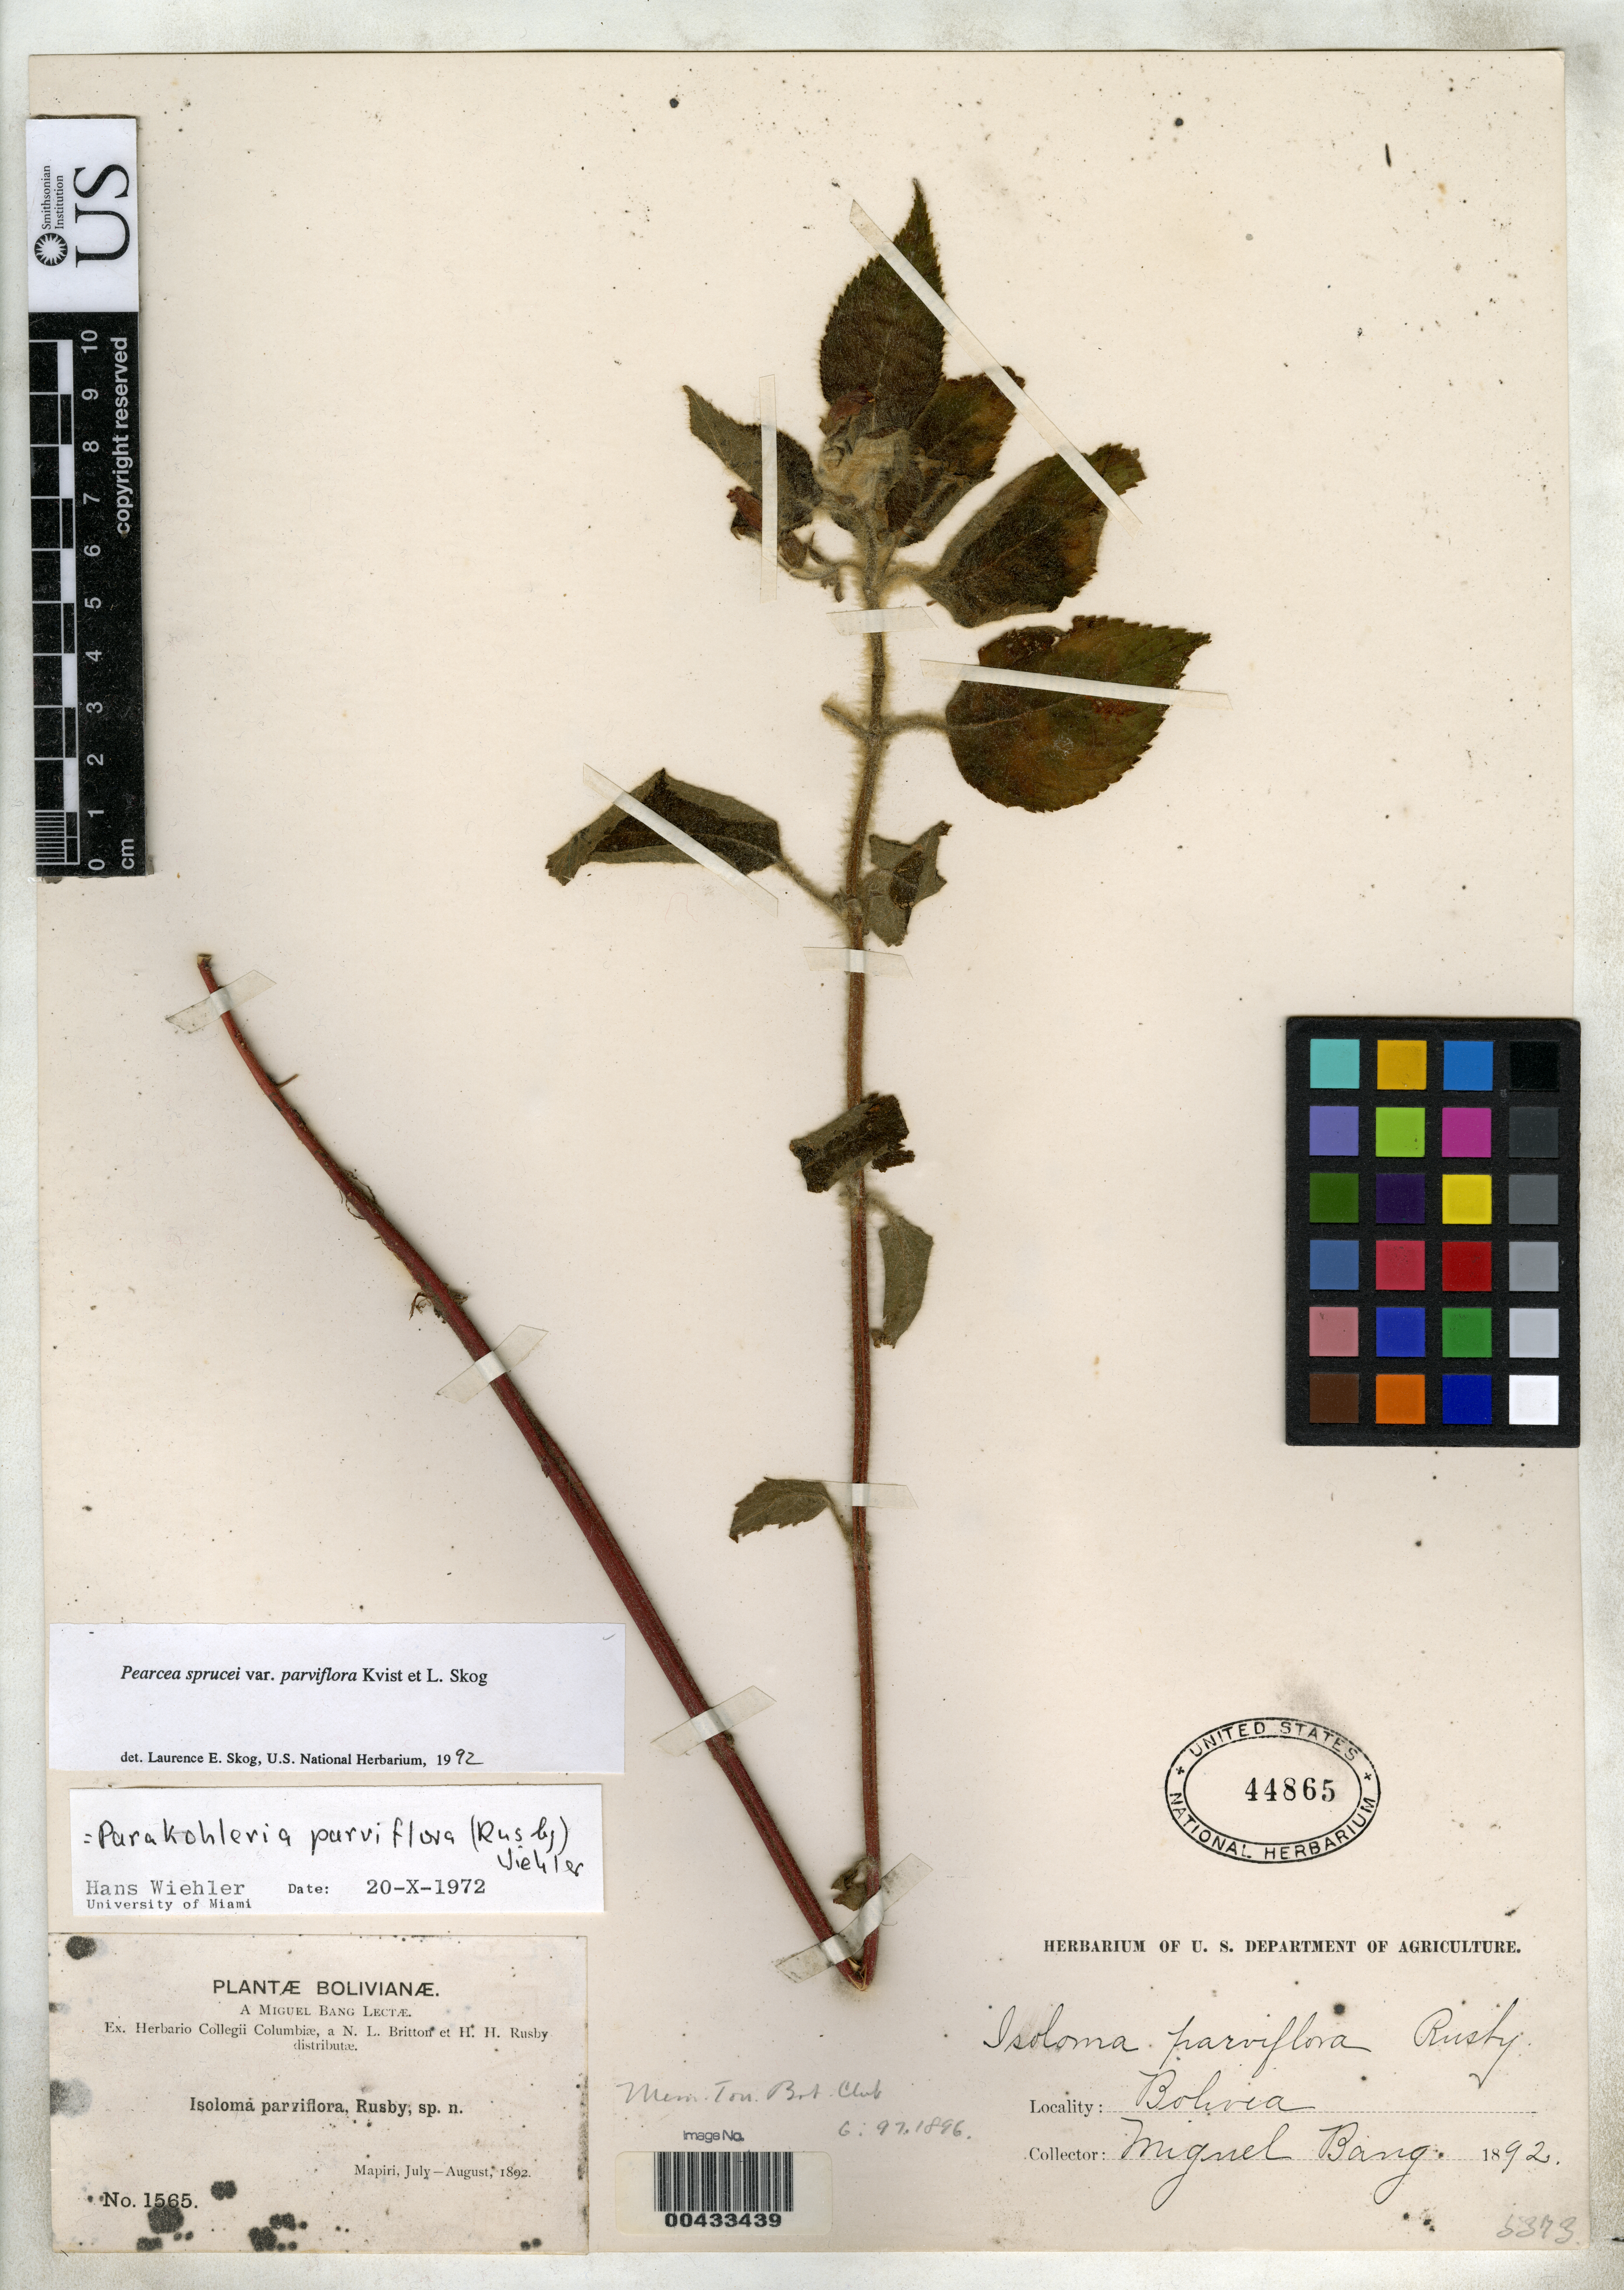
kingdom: Plantae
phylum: Tracheophyta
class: Magnoliopsida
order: Lamiales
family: Gesneriaceae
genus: Isoloma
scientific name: Isoloma parviflorum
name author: Rusby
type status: Isotype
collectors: M. Bang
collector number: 1565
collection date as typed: Jul 1892 to -- Aug 1892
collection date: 1892-07/1892-08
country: Bolivia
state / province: La Paz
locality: Mapiri.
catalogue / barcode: US 44865